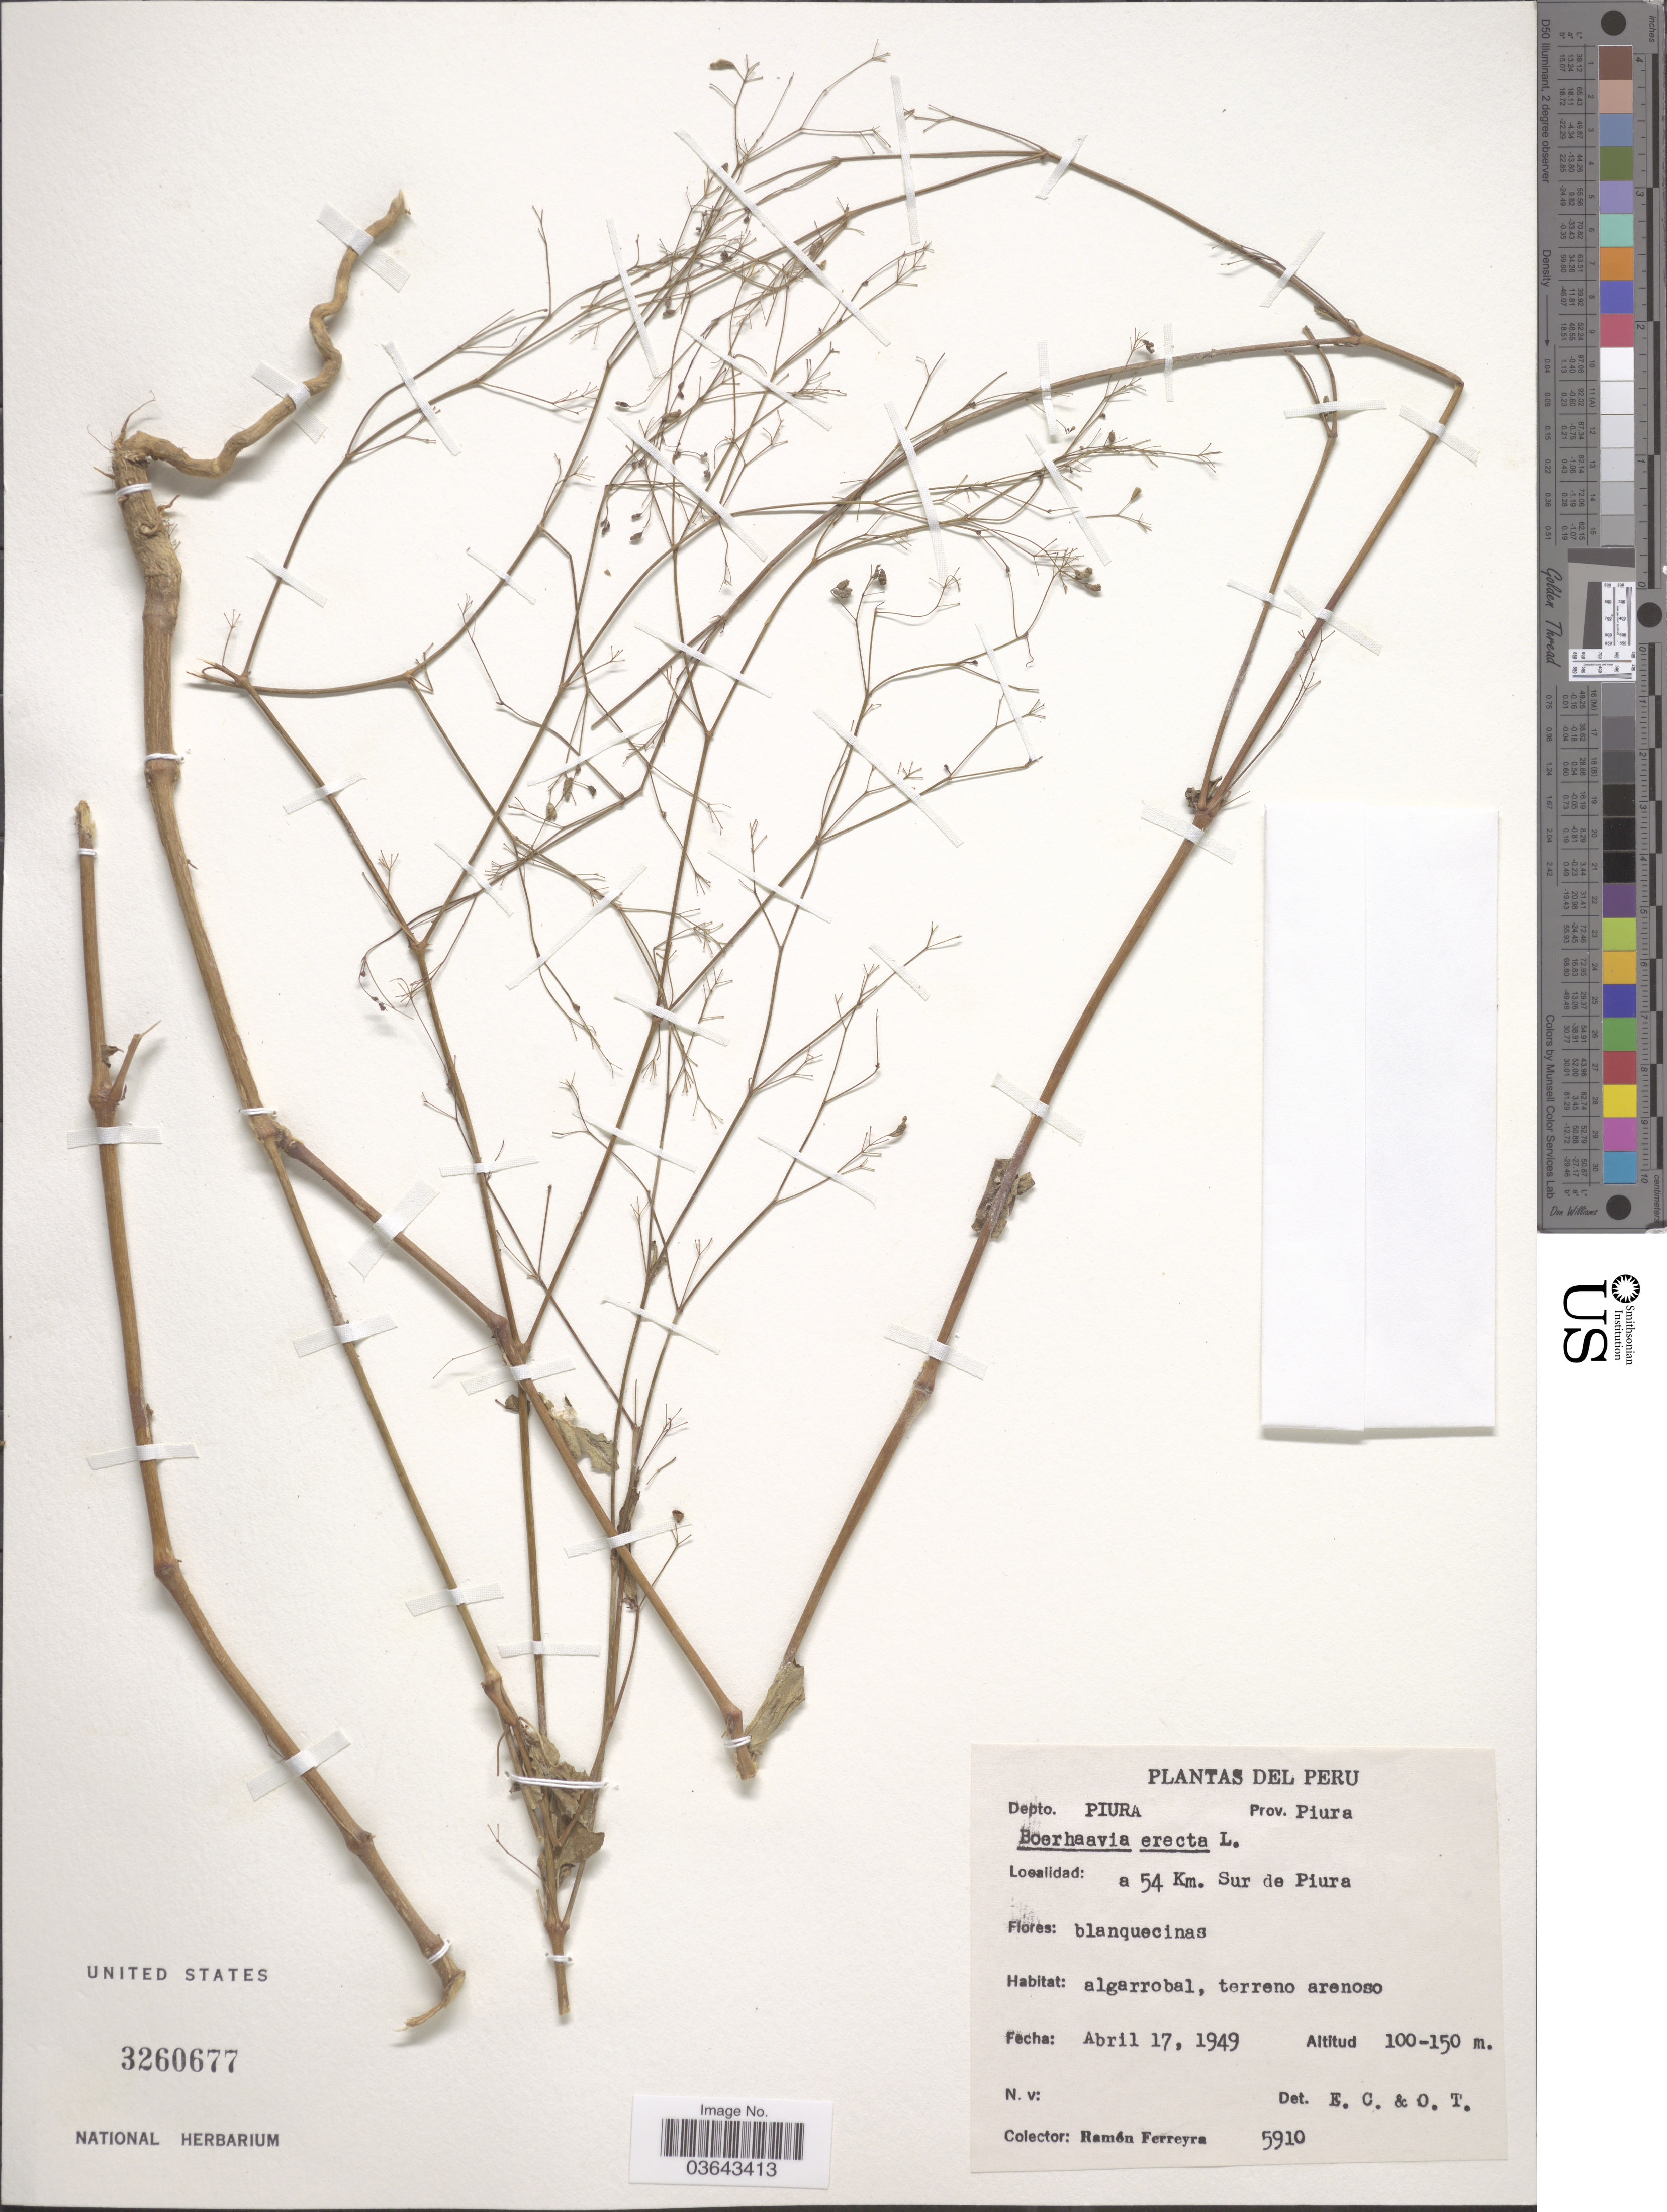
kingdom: Plantae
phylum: Tracheophyta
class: Magnoliopsida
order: Caryophyllales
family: Nyctaginaceae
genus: Boerhavia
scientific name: Boerhavia erecta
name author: L.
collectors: R. A. Ferreyra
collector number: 5910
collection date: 1949-04-17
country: Peru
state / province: Piura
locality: Depto. Piura. Prov. Piura. A 54 Km. Sur de Piura.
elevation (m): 100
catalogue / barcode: US 3260677